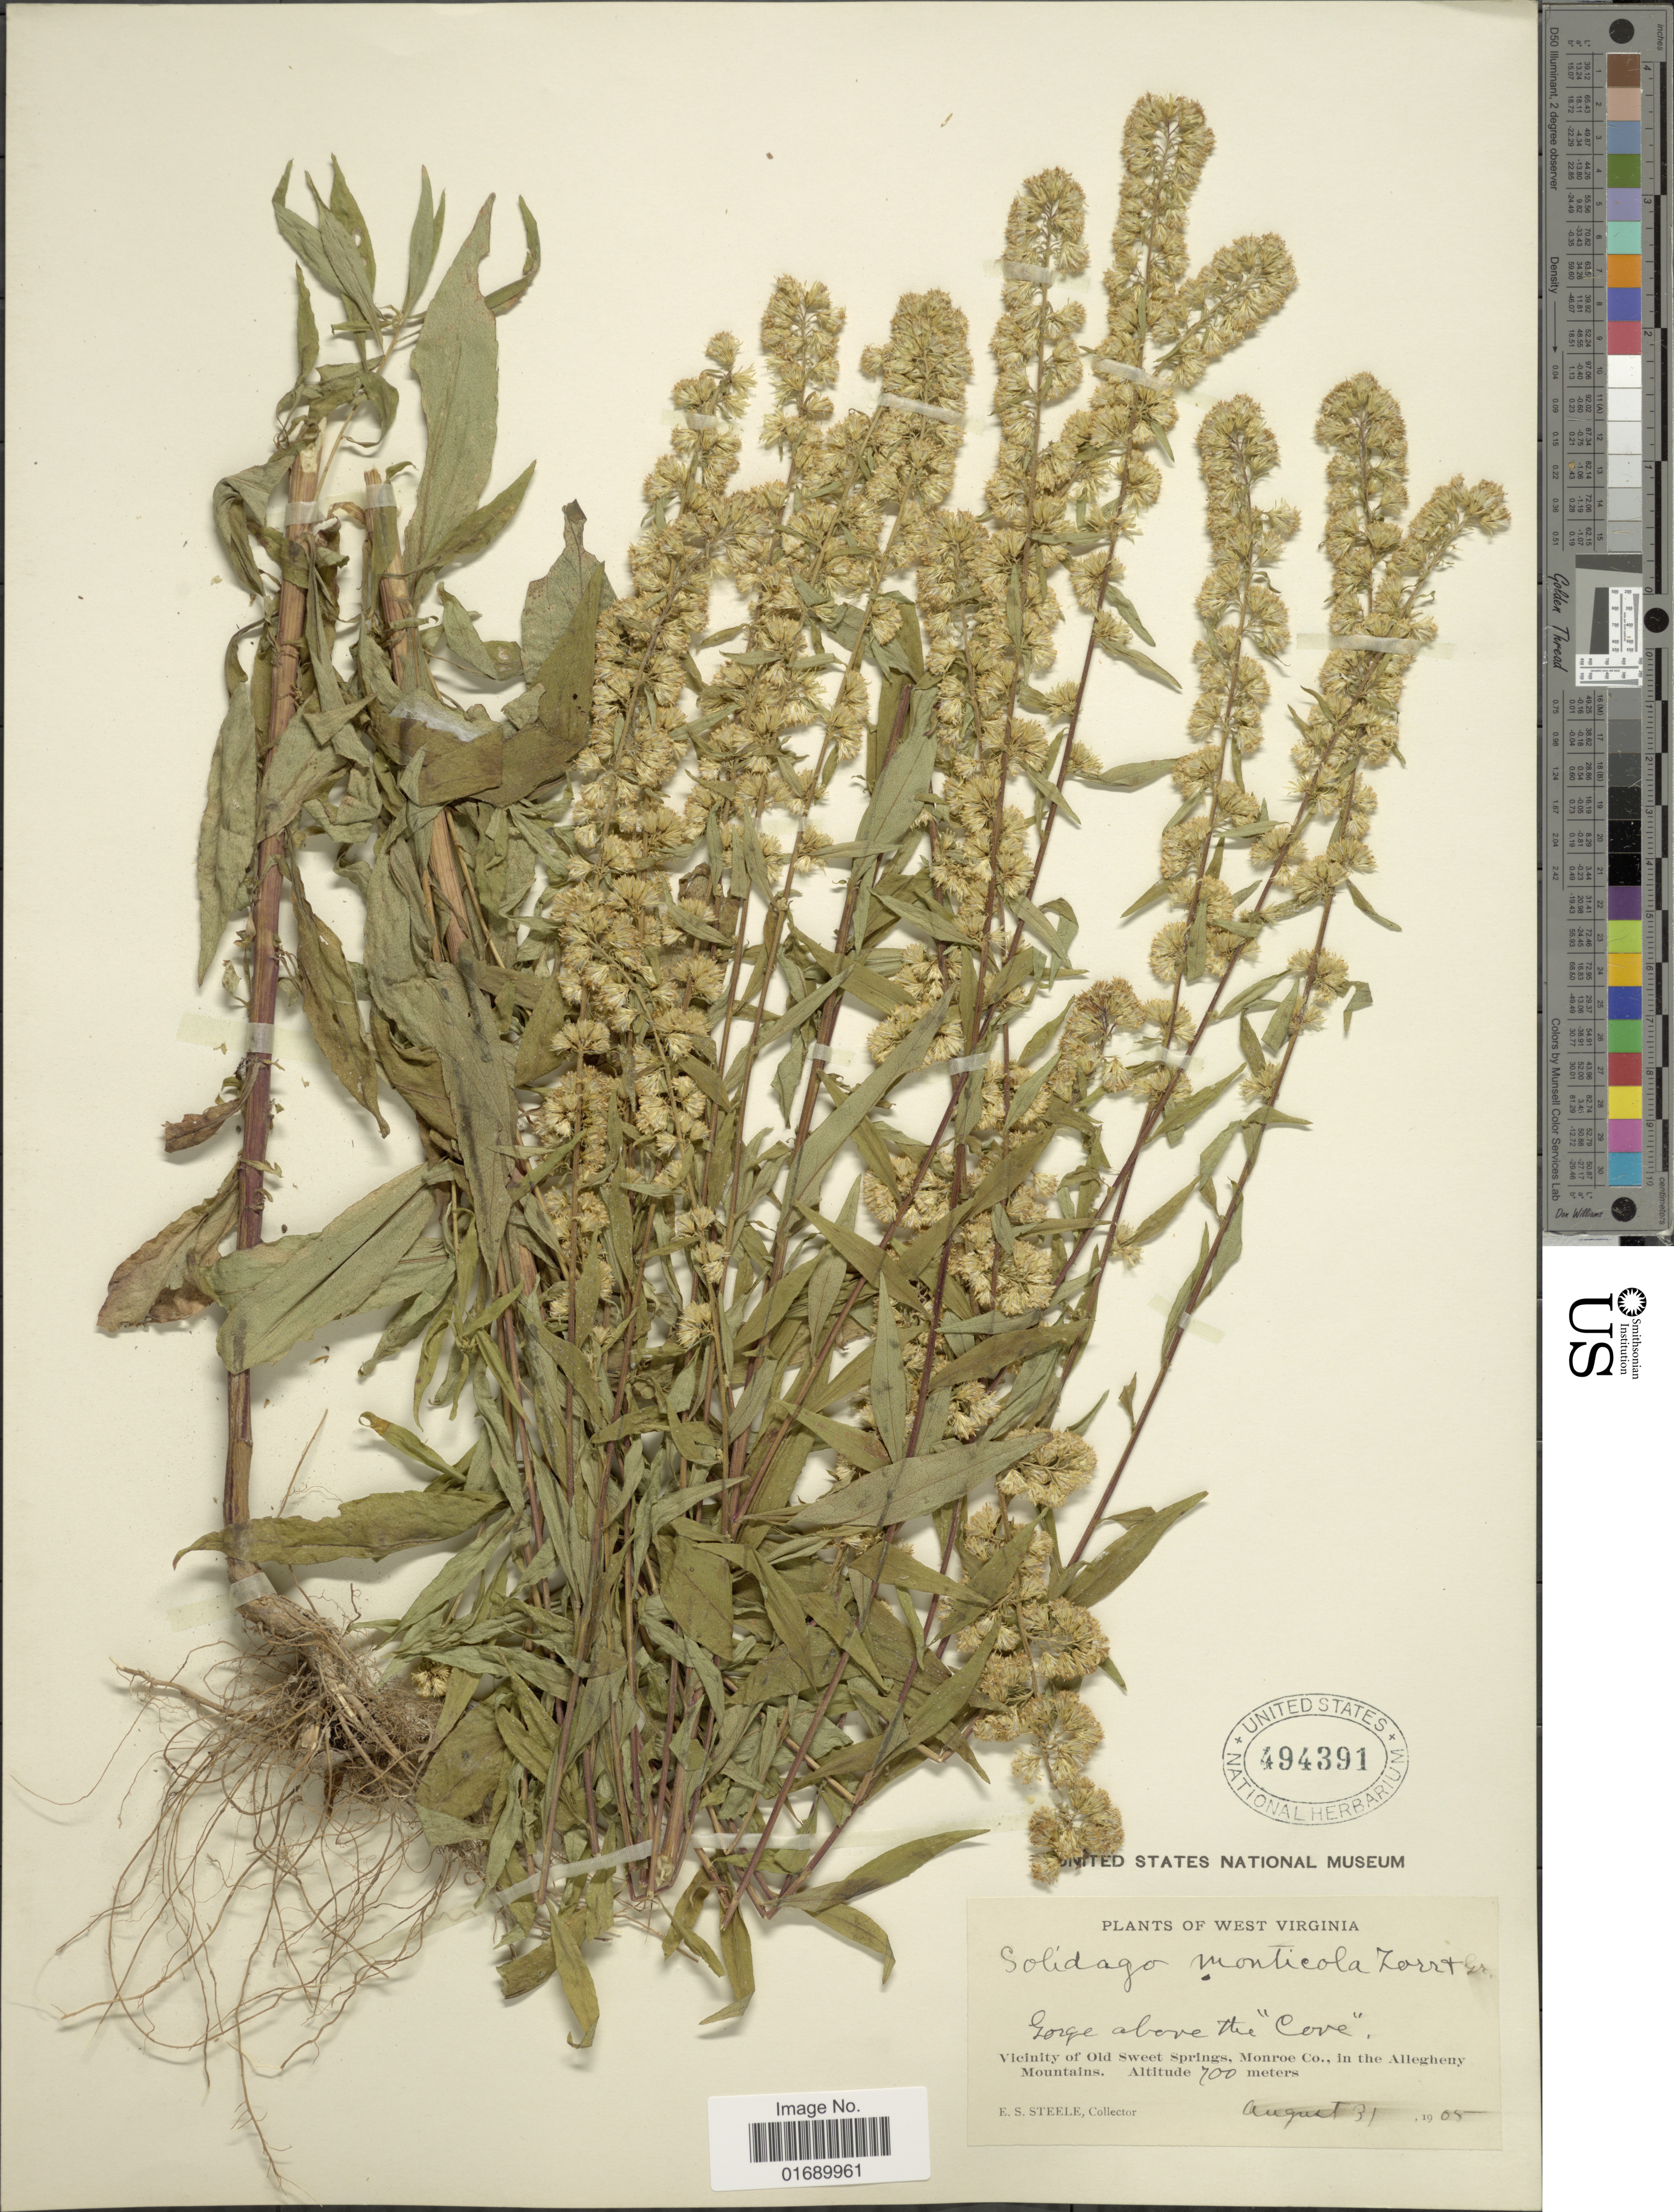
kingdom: Plantae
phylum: Tracheophyta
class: Magnoliopsida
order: Asterales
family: Asteraceae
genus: Solidago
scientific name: Solidago roanensis var. monticola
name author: (Torr. & A. Gray) Fernald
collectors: E. Steele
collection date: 1905-08-31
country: United States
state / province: West Virginia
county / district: Monroe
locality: Gorge above the 'Cove' , Vicinity of Old Sweet Springs, Monroe Co., in the Allegheny Mountains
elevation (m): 700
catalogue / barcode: US 494391